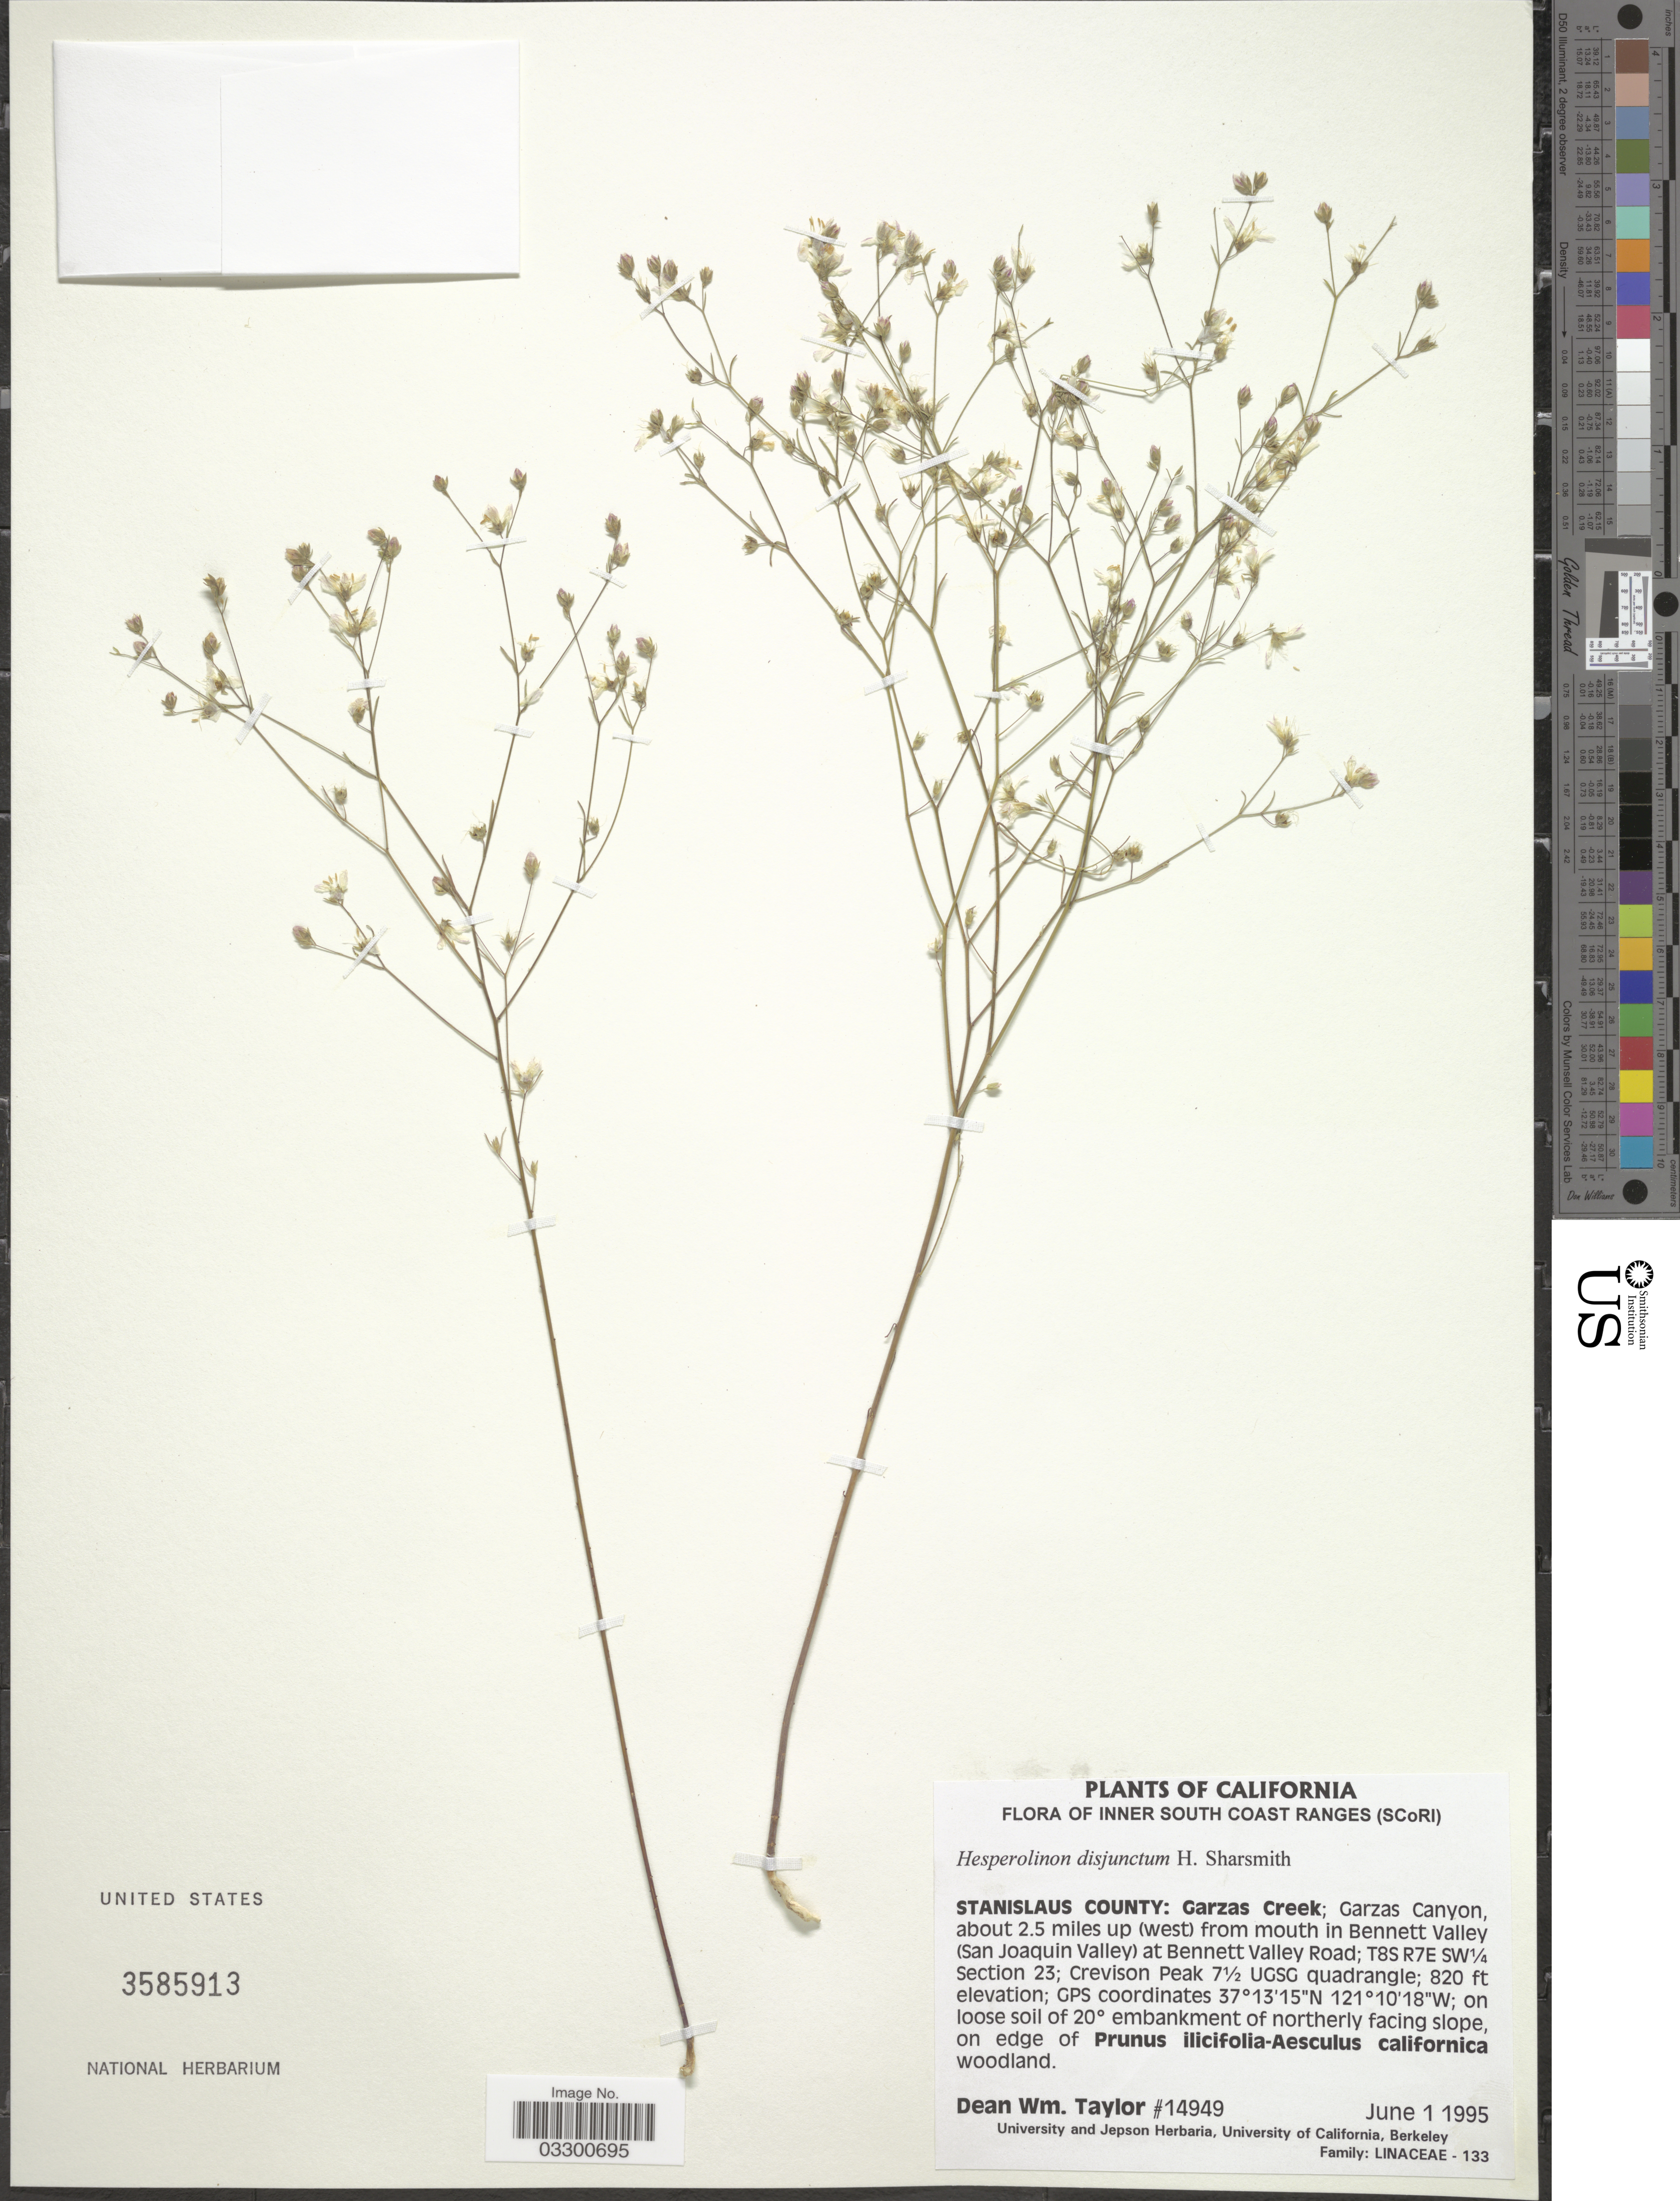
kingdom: Plantae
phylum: Tracheophyta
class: Magnoliopsida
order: Malpighiales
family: Linaceae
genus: Linum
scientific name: Linum disjunctum (H. Sharsm.) comb. nov. ined.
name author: (H. Sharsm.)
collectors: D. W. Taylor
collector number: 14949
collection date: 1995-06-01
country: United States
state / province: California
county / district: Stanislaus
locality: Inner South Coast Ranges (SCoRI). Stanislaus County: Garzas Creek; Garzas Canyon, about 2.5 miles up (west) from mouth in Bennett Valley (San Joaquin Valley) at Bennett Valley Road; T8S R7E SW¼ Section 23; Crevison Peak 7½ UGSG quadrangle.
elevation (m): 250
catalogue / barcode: US 3585913